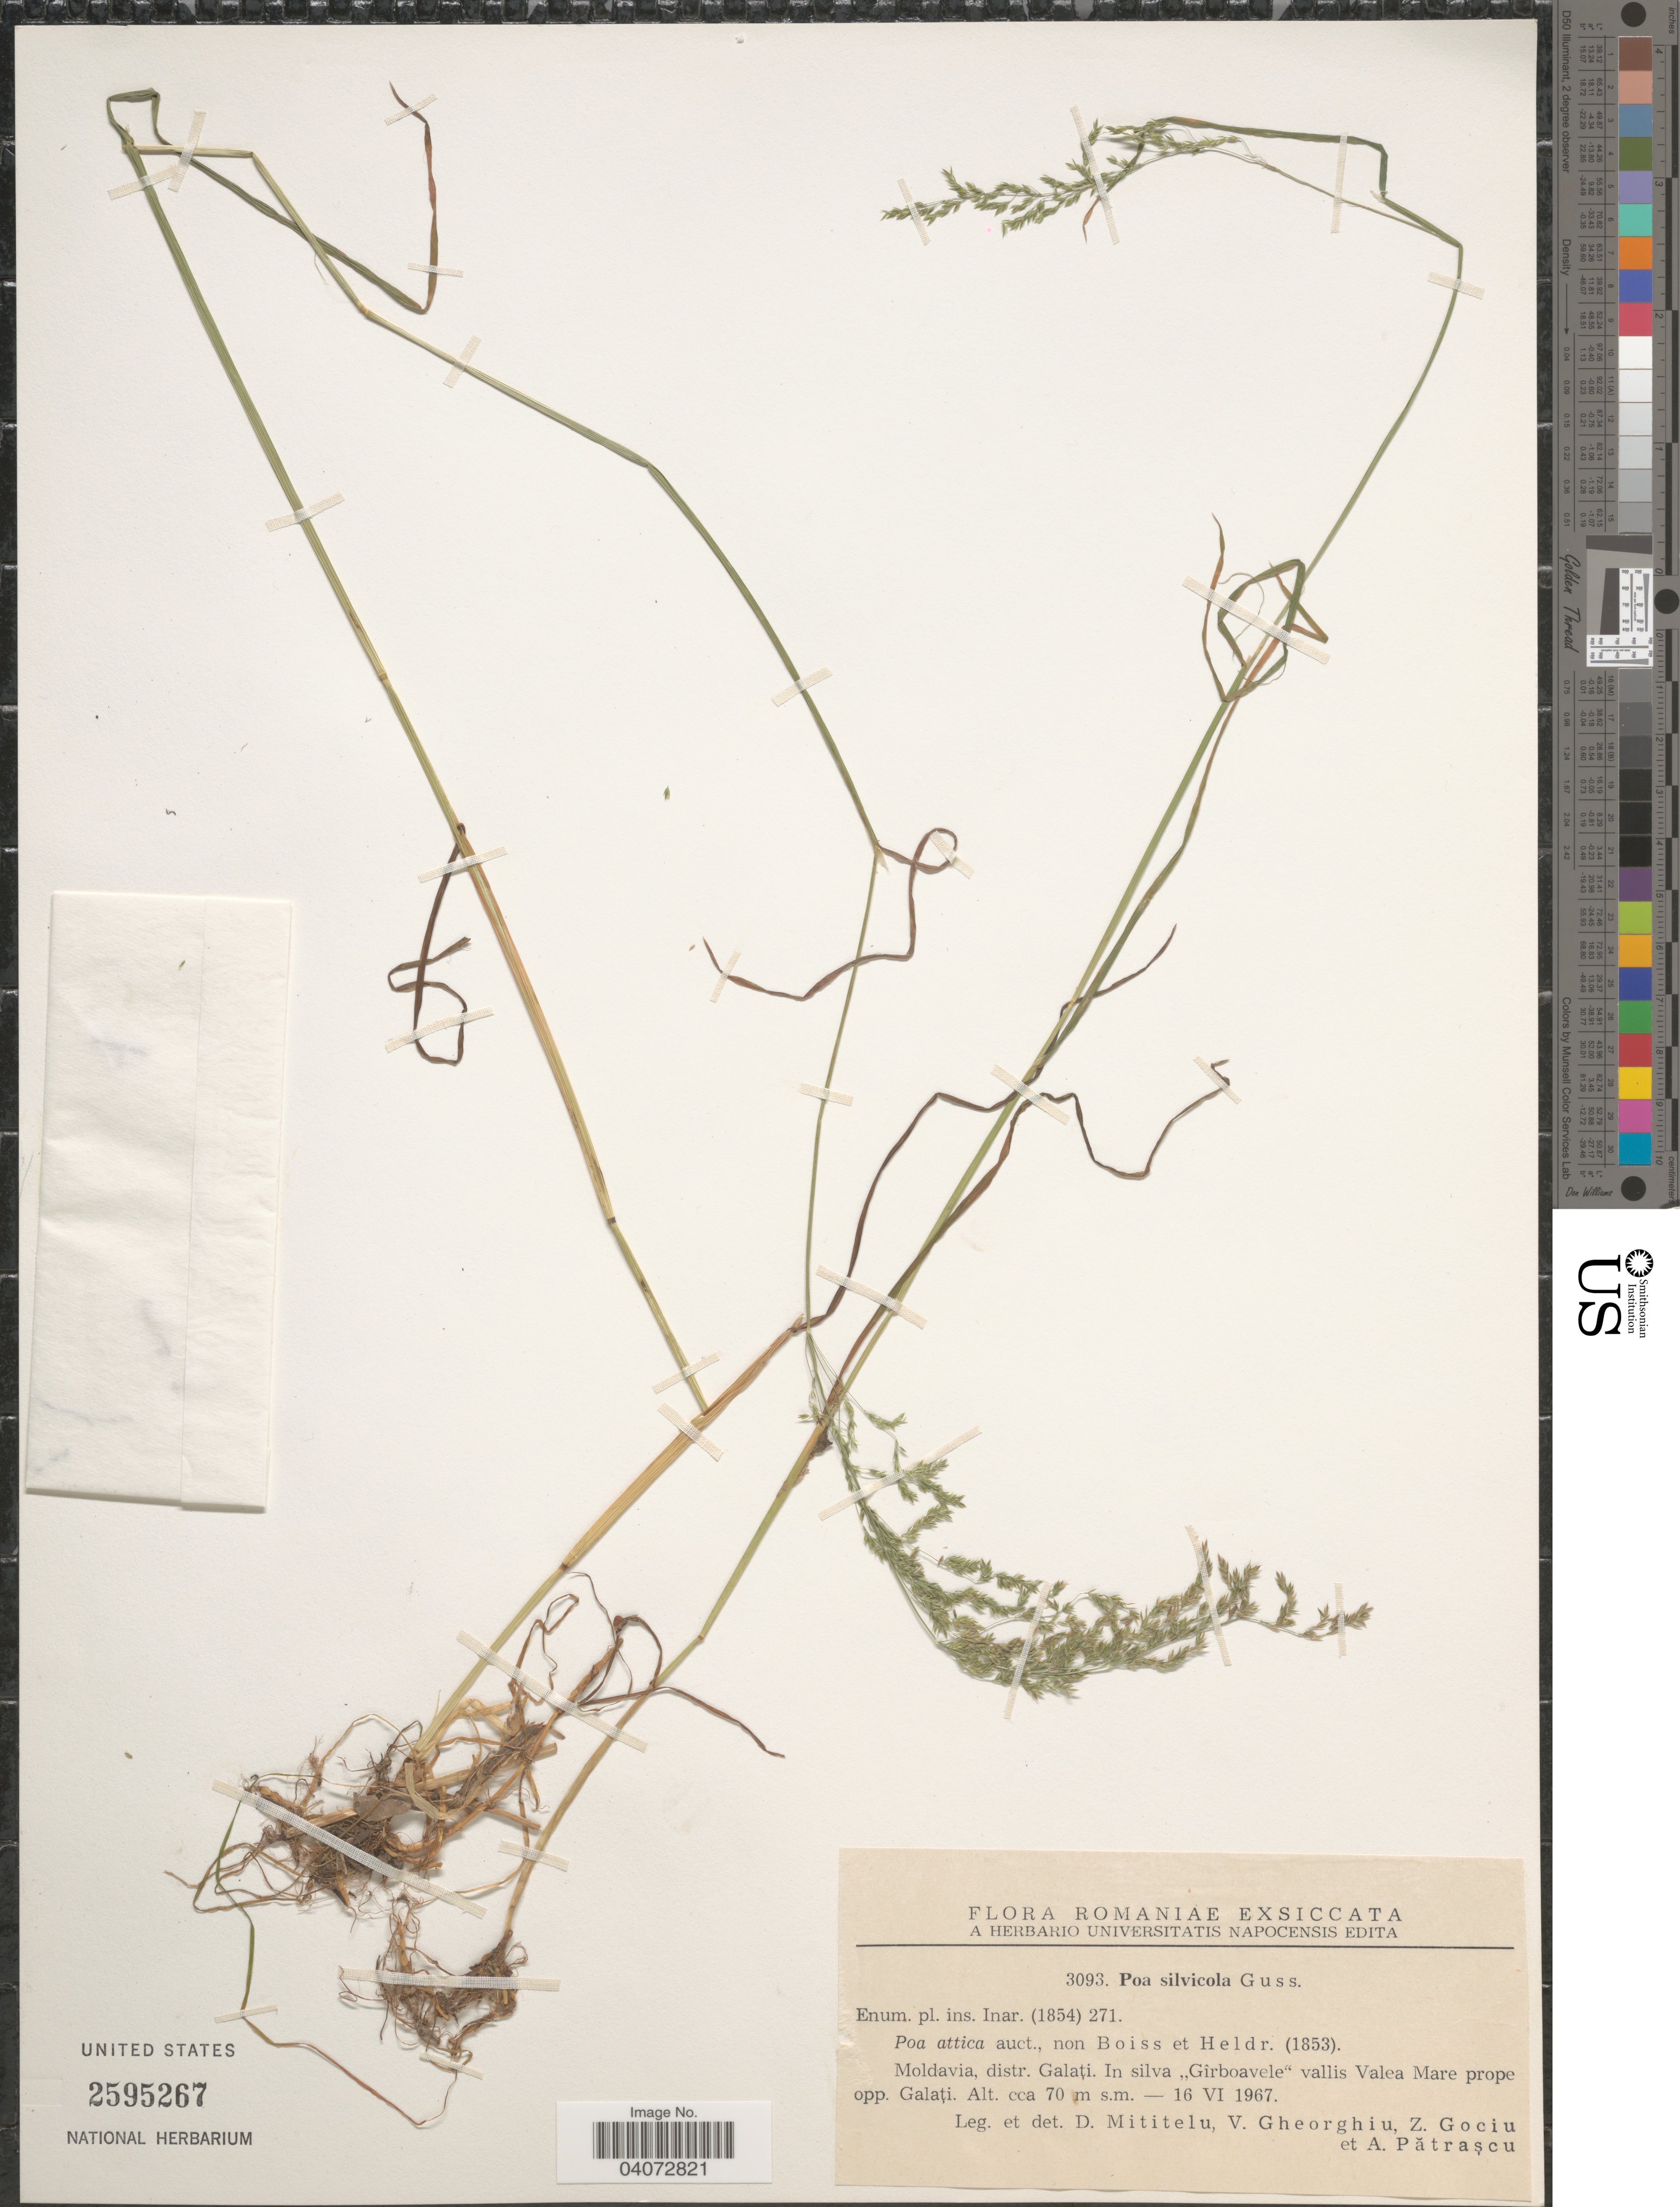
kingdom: Plantae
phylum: Tracheophyta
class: Liliopsida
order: Poales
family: Poaceae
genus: Poa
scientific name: Poa trivialis subsp. sylvicola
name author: (Gussone) H. Lindb.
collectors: D. Mititelu, V. Gheorghiu, Z. Gociu & A. Pǎtrascu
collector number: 3093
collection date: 1967-06-16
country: Moldova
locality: Moldavia, distr. Galați. In silva "Gîrboavele" vallis Valea Mare prope opp. Galați.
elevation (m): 70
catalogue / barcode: US 2595267